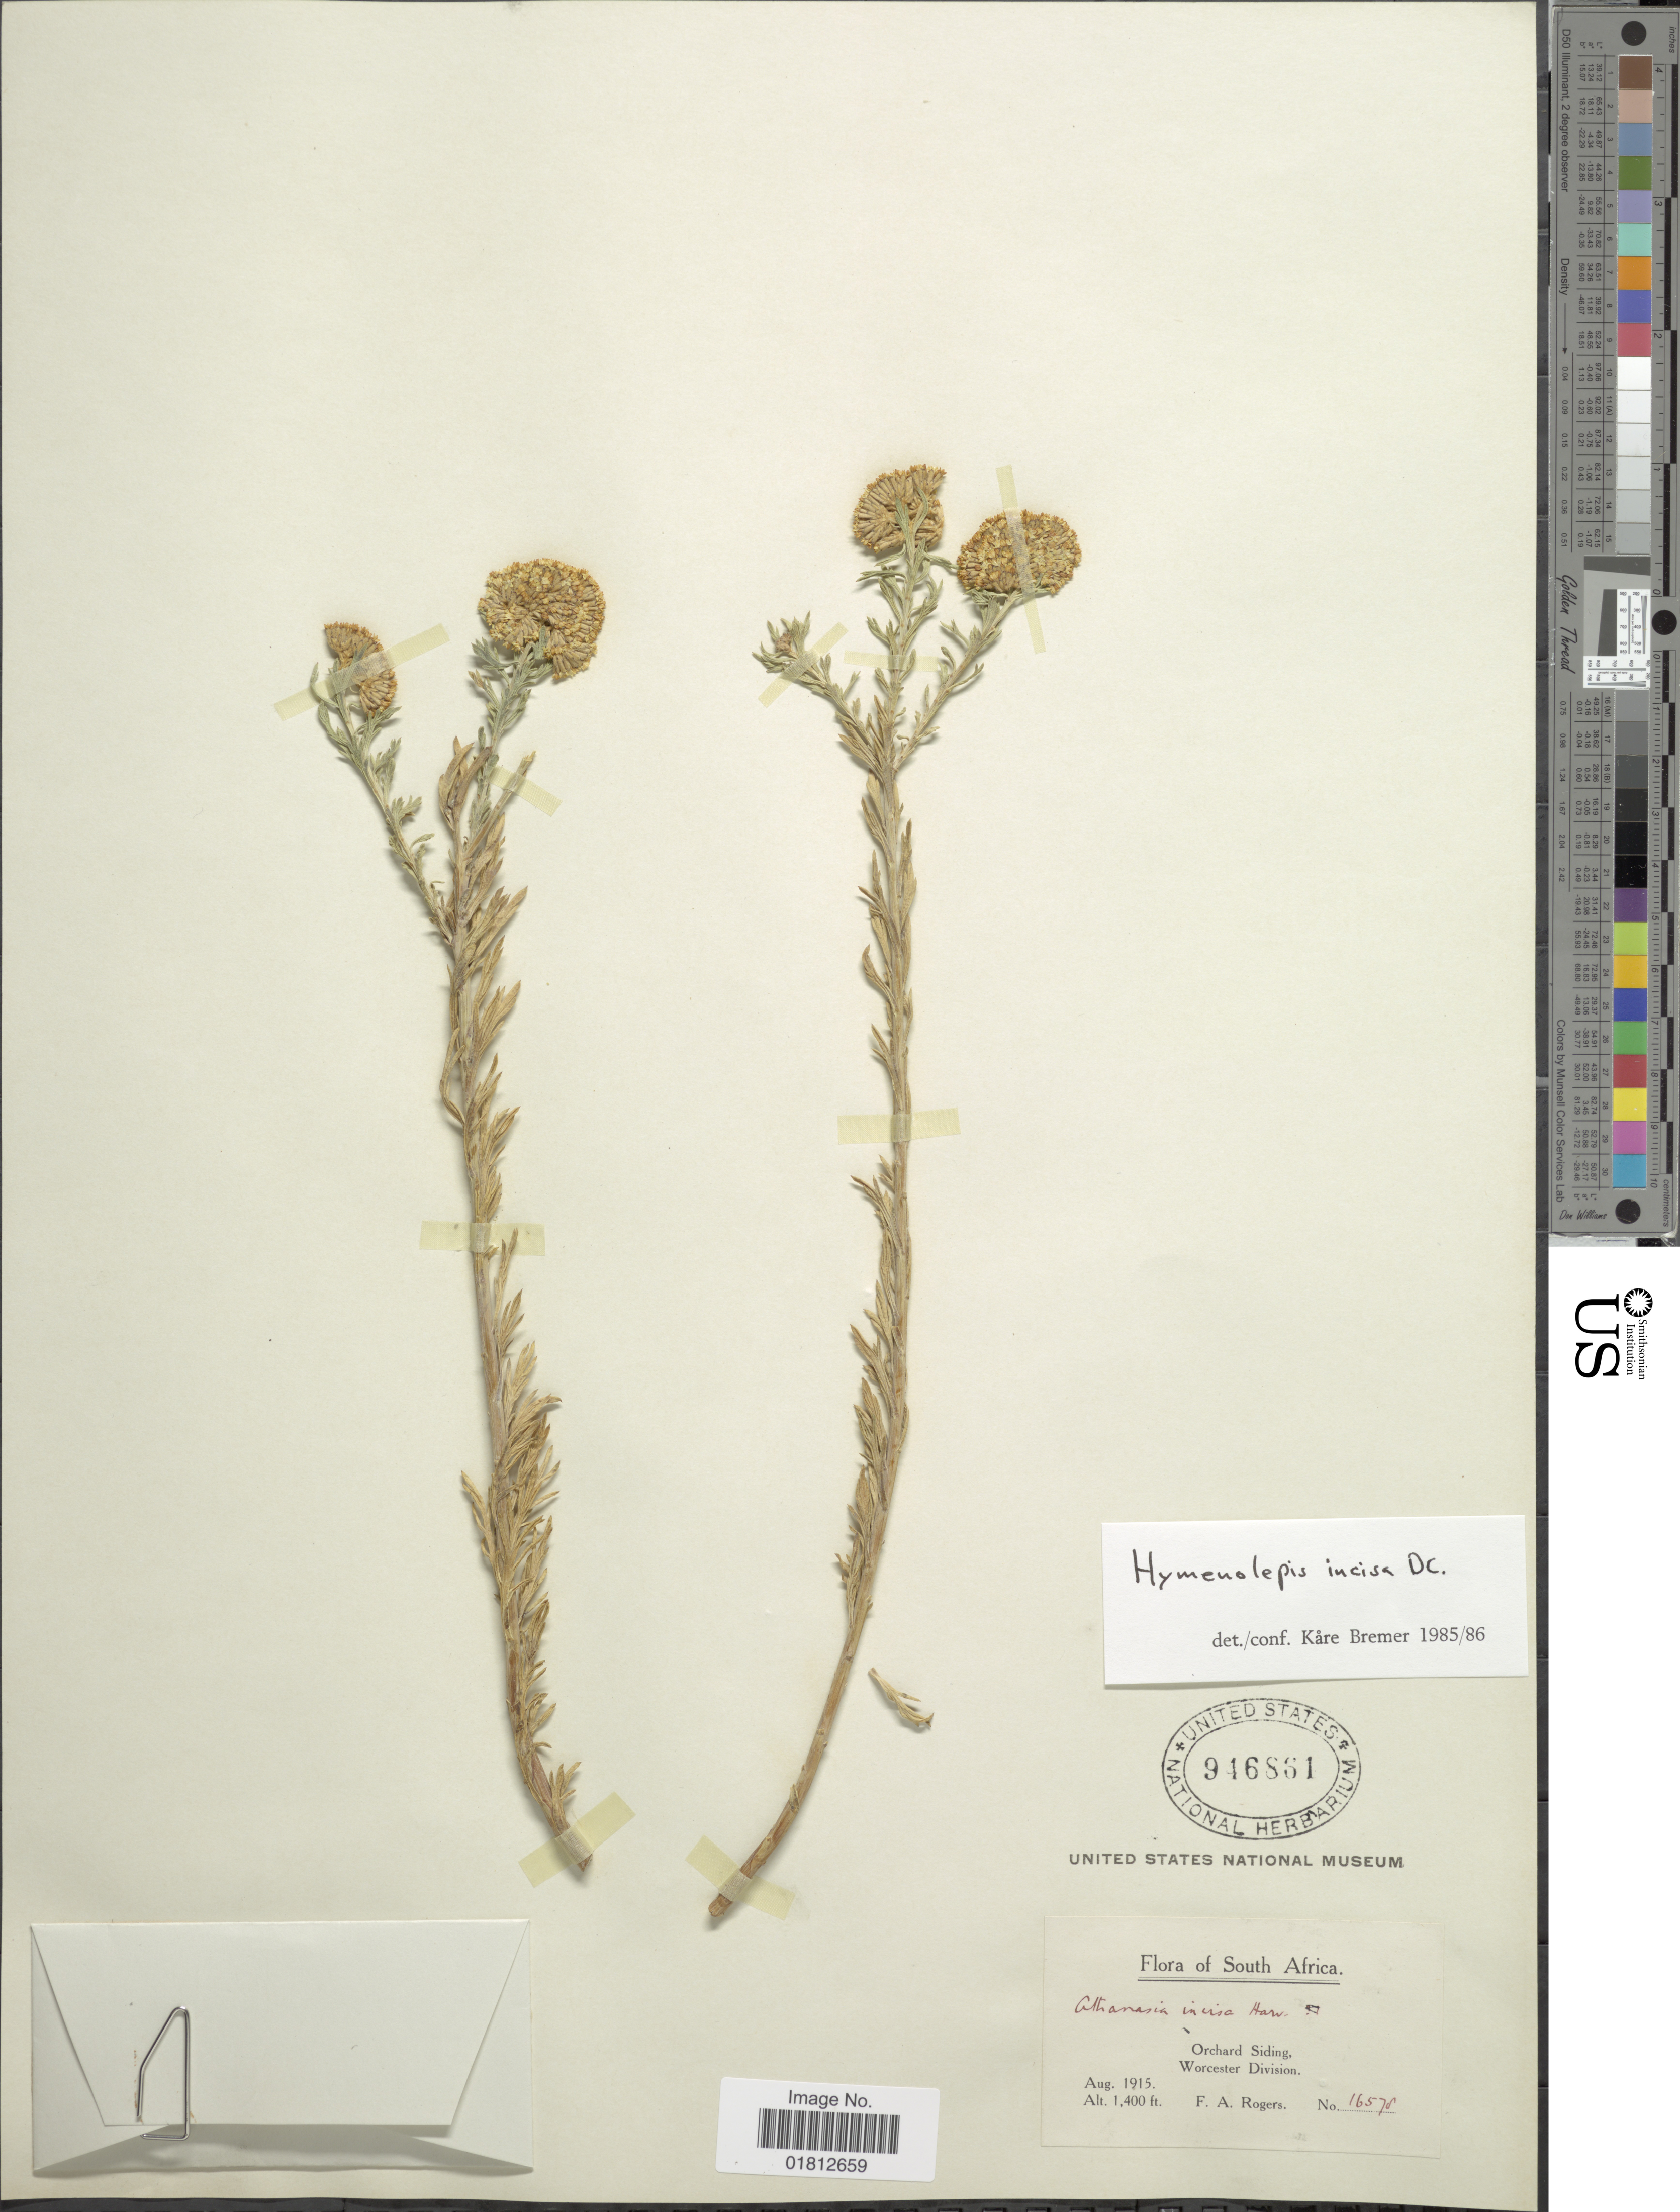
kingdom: Plantae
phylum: Tracheophyta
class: Magnoliopsida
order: Asterales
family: Asteraceae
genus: Hymenolepis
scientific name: Hymenolepis incisa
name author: DC.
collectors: F. A. Rogers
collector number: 16570*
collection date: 1915-08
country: South Africa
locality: Orchard Siding, Worcester Division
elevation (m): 427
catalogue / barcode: US 946861